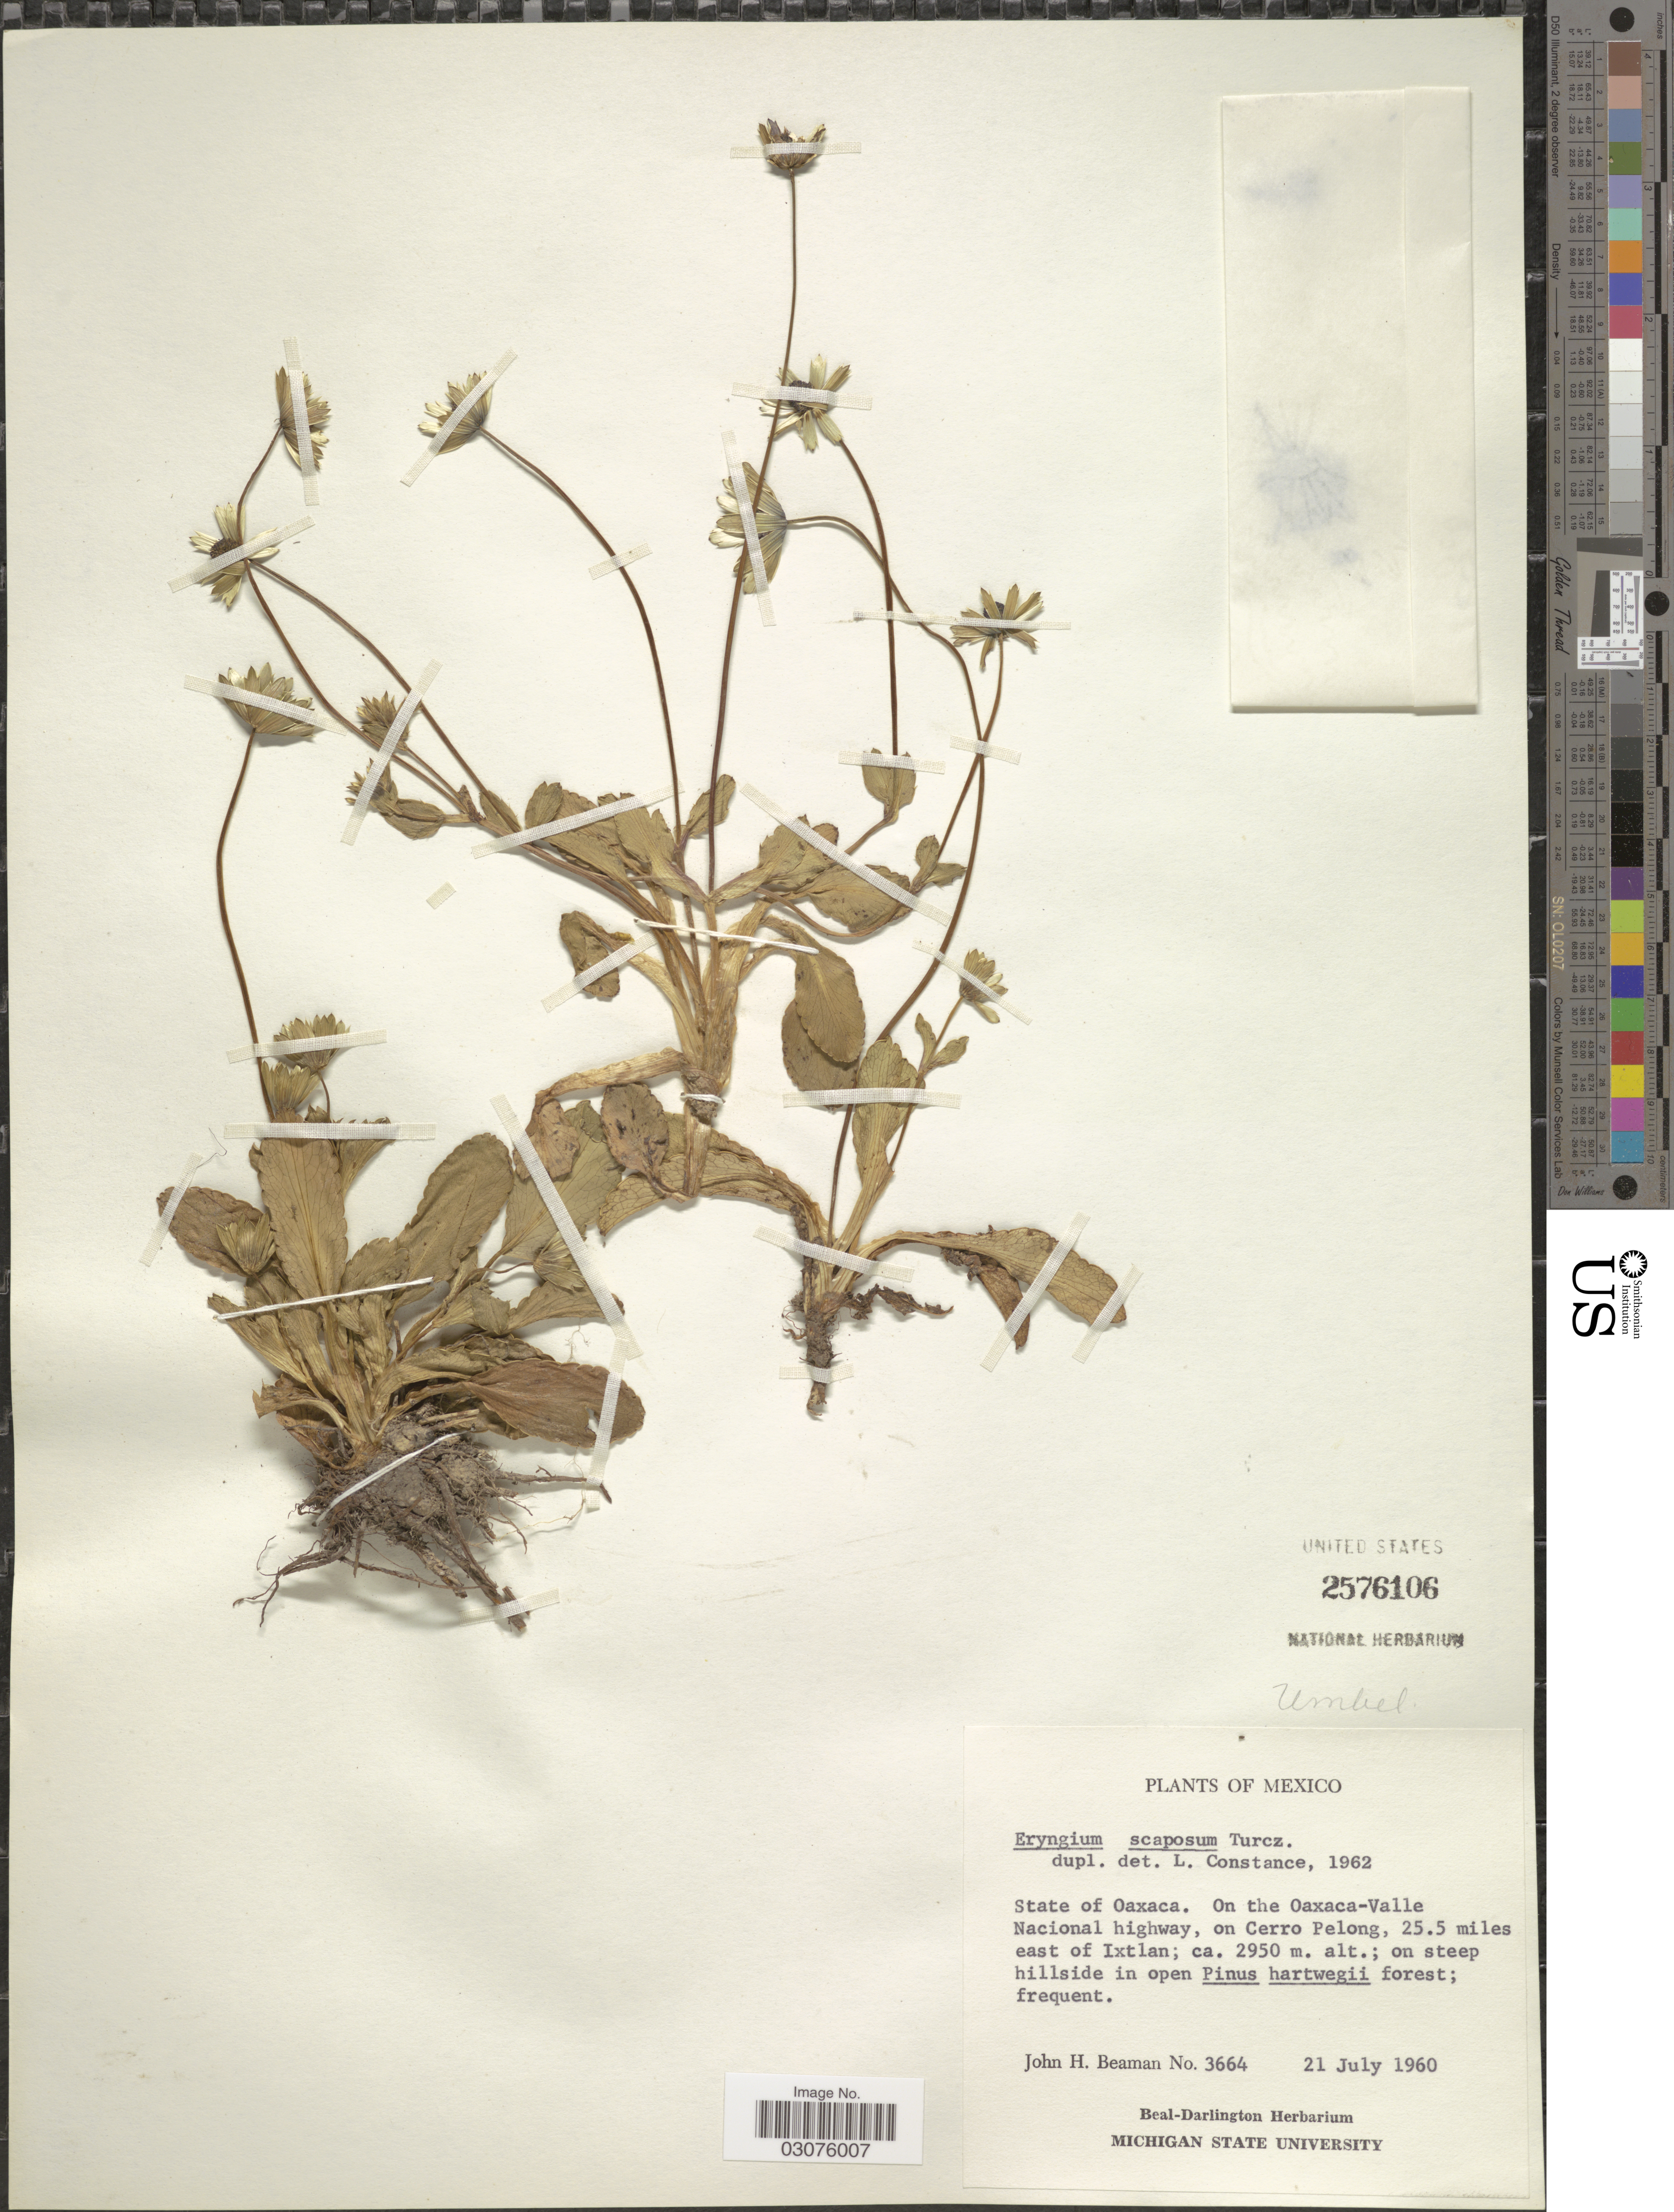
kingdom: Plantae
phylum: Tracheophyta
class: Magnoliopsida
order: Apiales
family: Apiaceae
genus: Eryngium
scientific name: Eryngium scaposum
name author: Turcz.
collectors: J. H. Beaman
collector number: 3664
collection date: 1960-07-21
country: Mexico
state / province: Oaxaca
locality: State of Oaxaca. On the Oaxaca-Valle Nacional highway, on Cerro Pelong, 25.5 miles east of Ixtlan.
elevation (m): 2950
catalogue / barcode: US 2576106